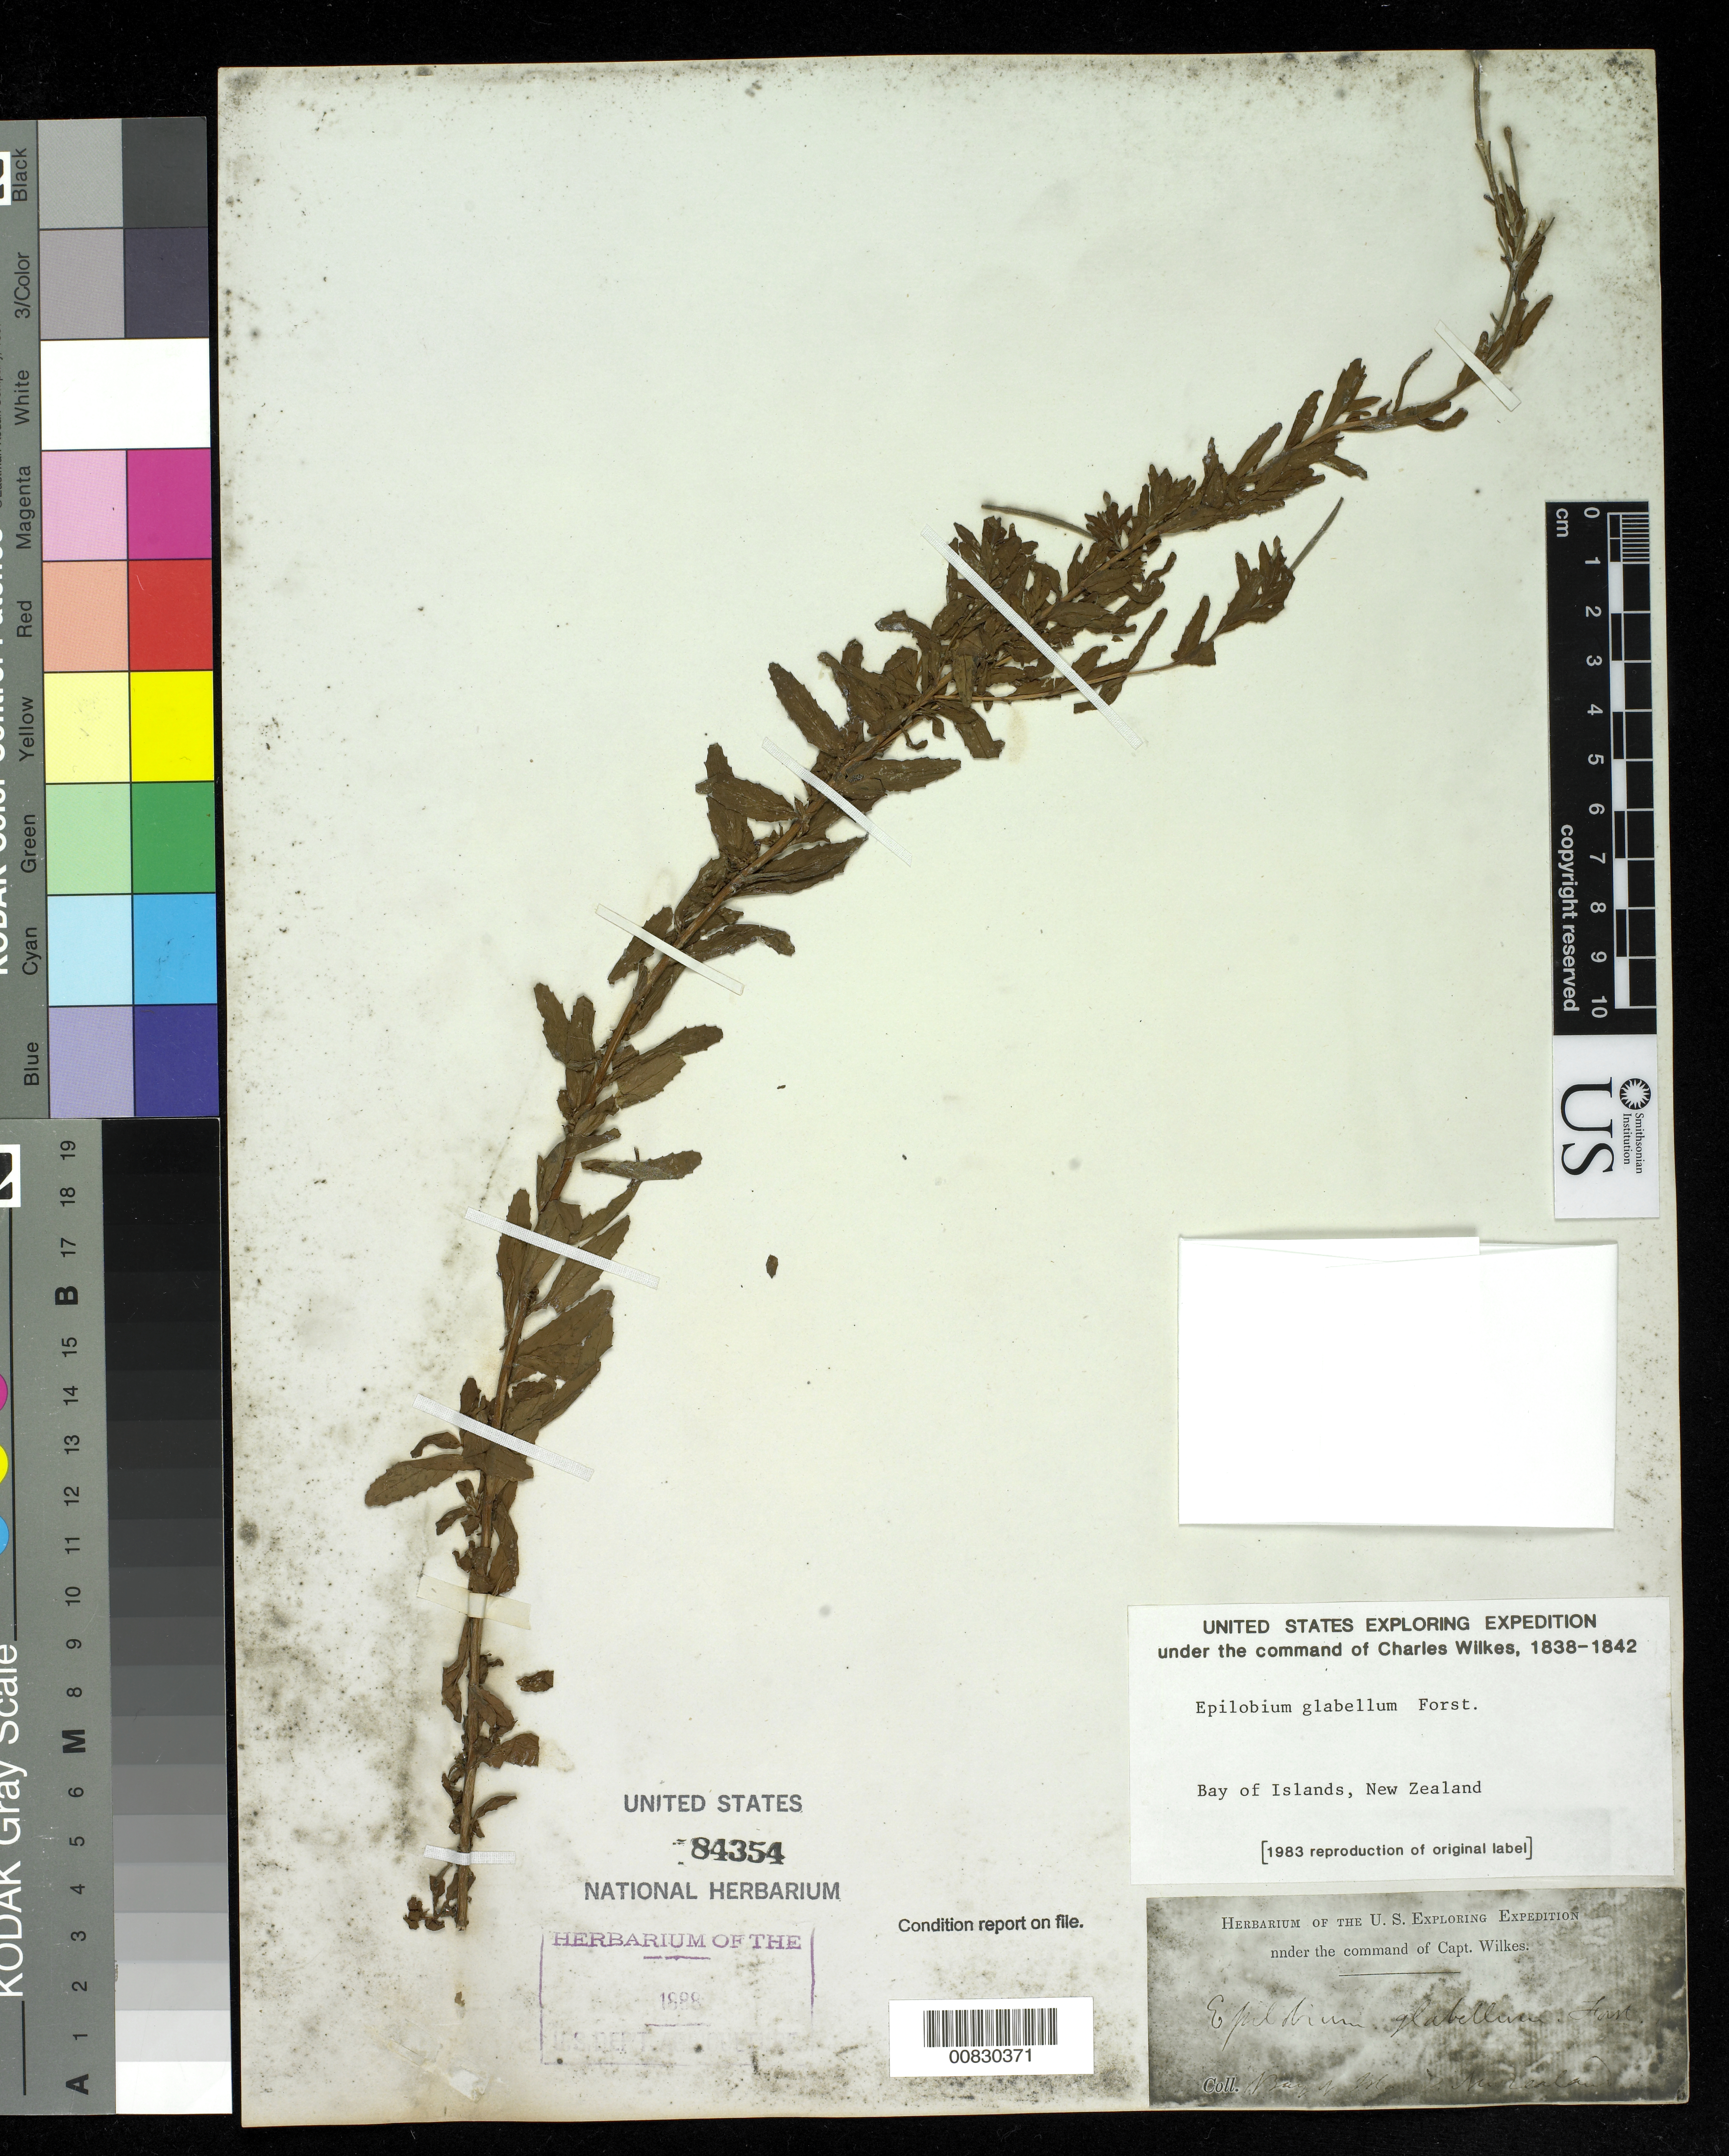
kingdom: Plantae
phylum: Tracheophyta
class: Magnoliopsida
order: Myrtales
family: Onagraceae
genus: Epilobium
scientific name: Epilobium glabellum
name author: G. Forst.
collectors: Wilkes Explor. Exped.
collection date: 1838/1842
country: New Zealand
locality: Bay of Islands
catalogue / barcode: US 84354